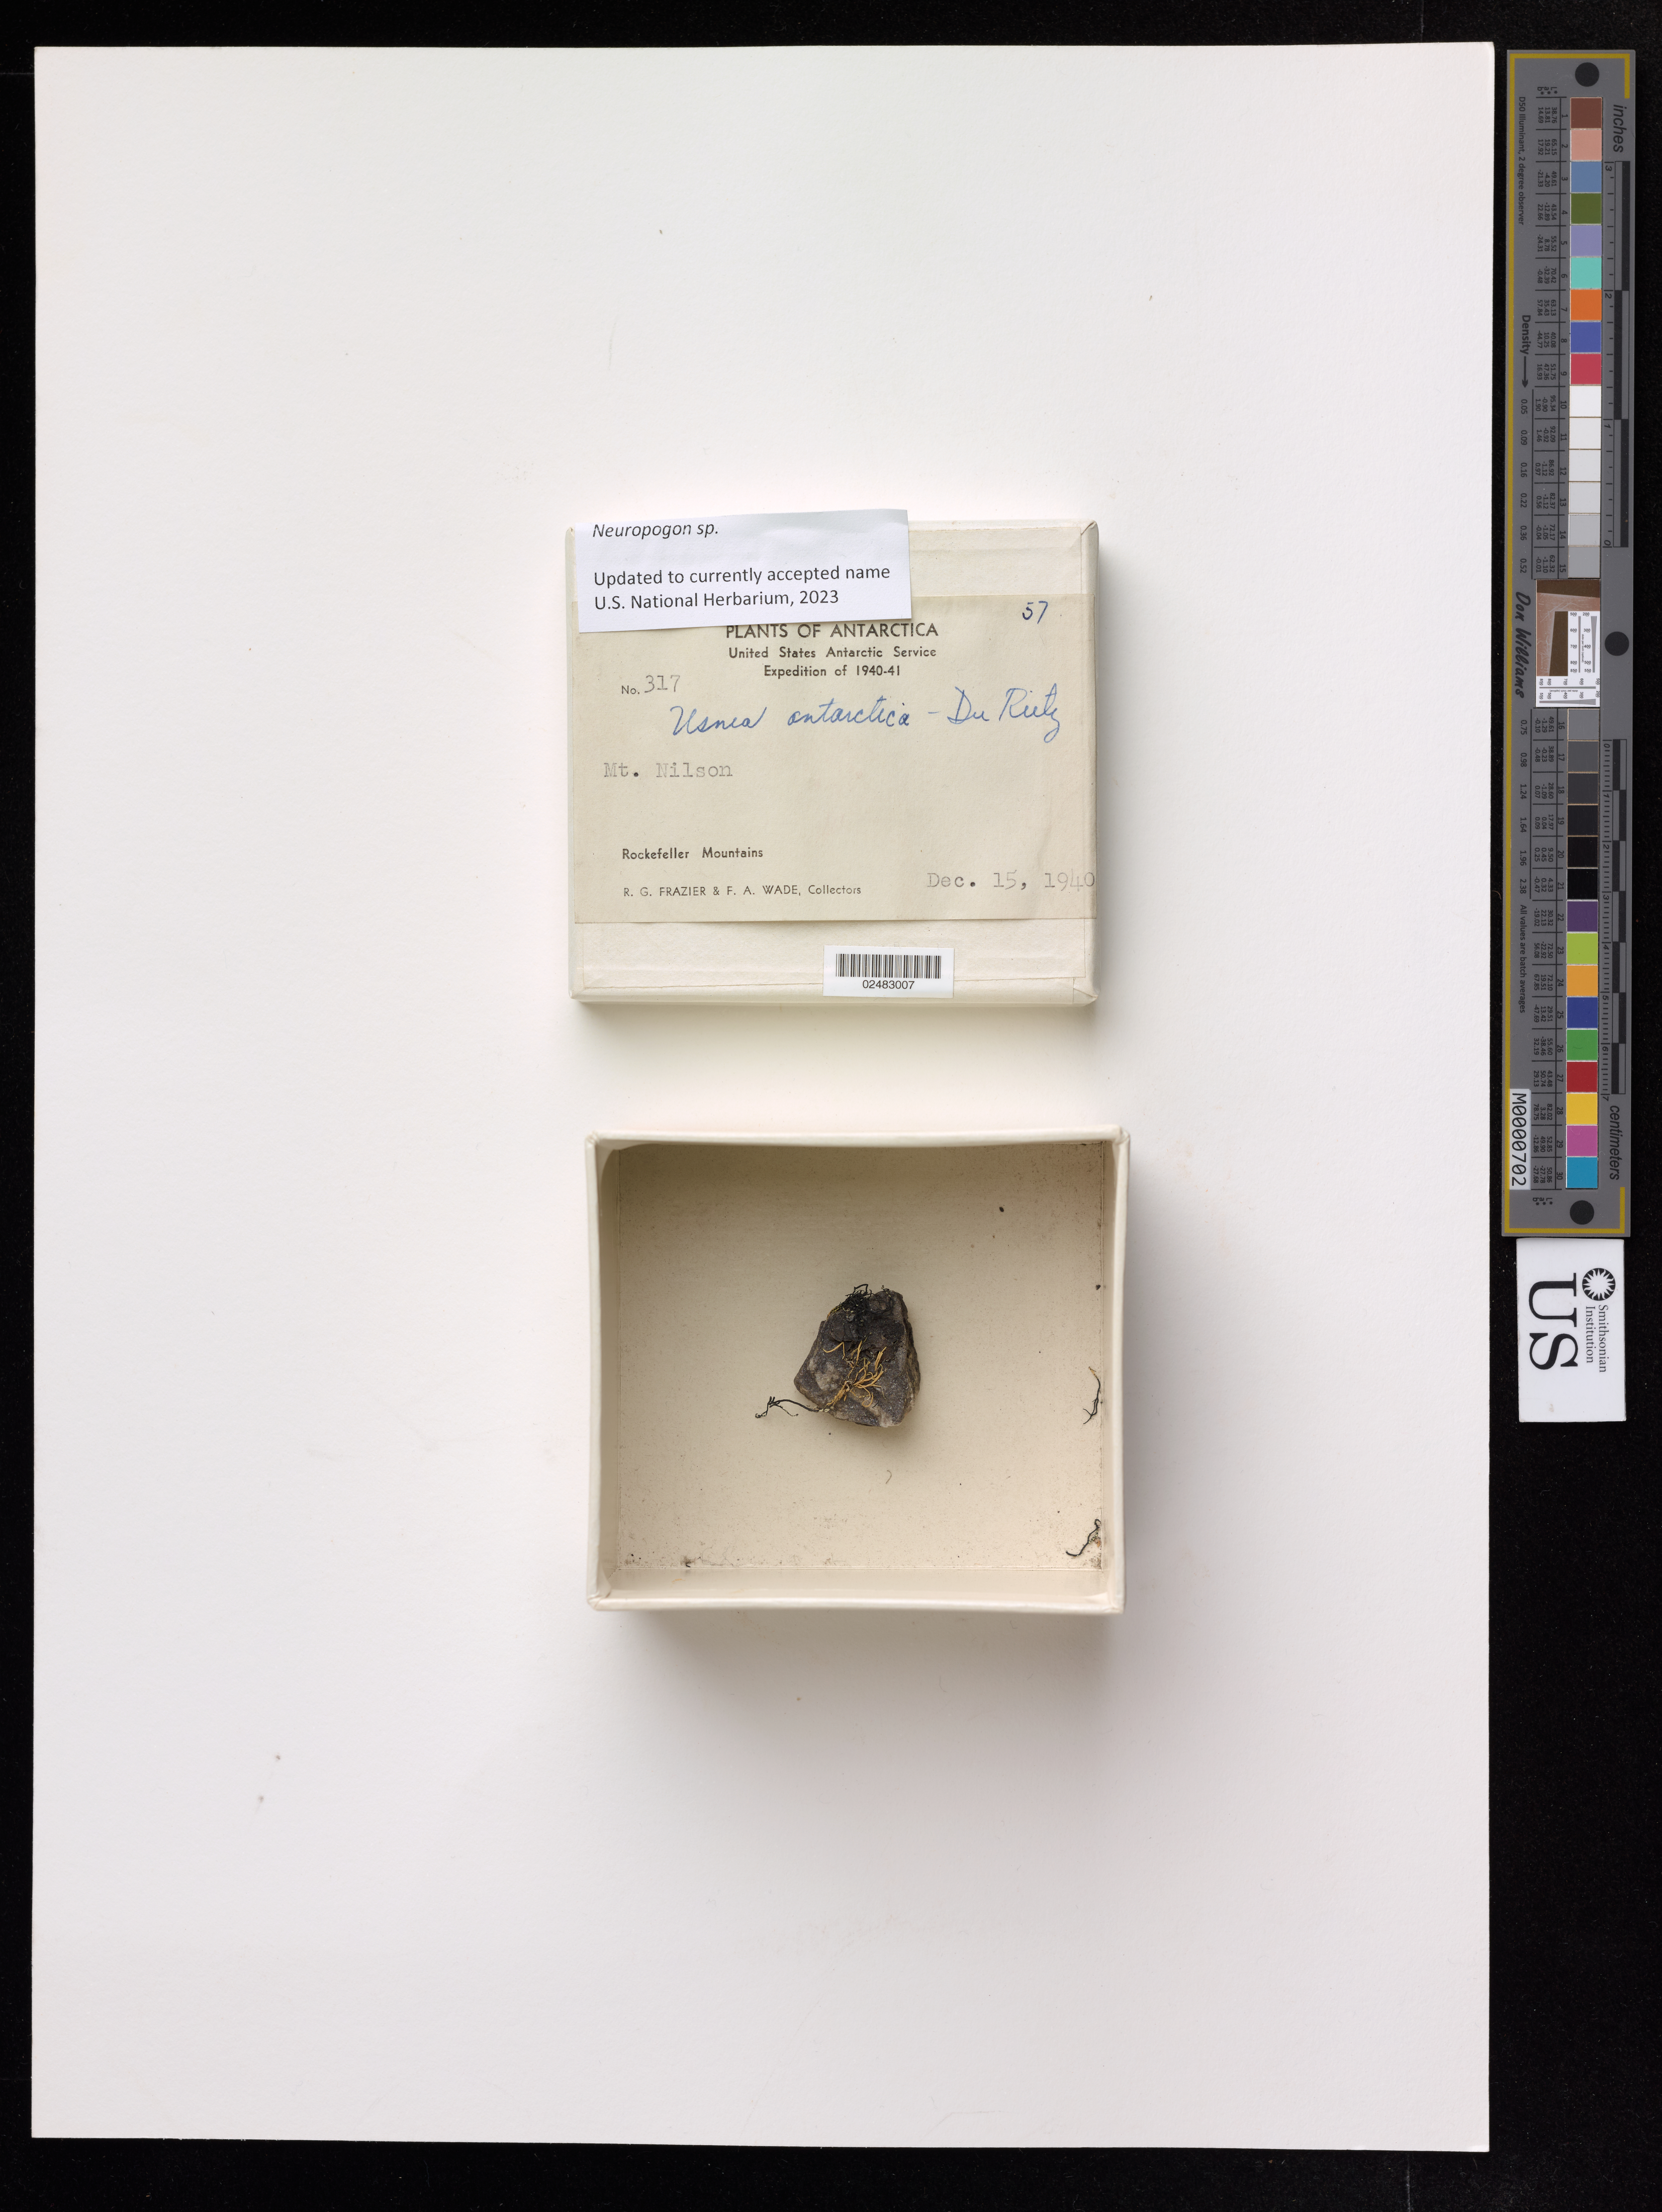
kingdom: Fungi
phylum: Ascomycota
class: Lecanoromycetes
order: Lecanorales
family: Parmeliaceae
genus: Neuropogon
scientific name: Neuropogon sp.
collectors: R. Frazier & F. A. Wade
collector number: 317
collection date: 1940-12-15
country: Antarctica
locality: Rockefeller Mts., Mt. Nilson.